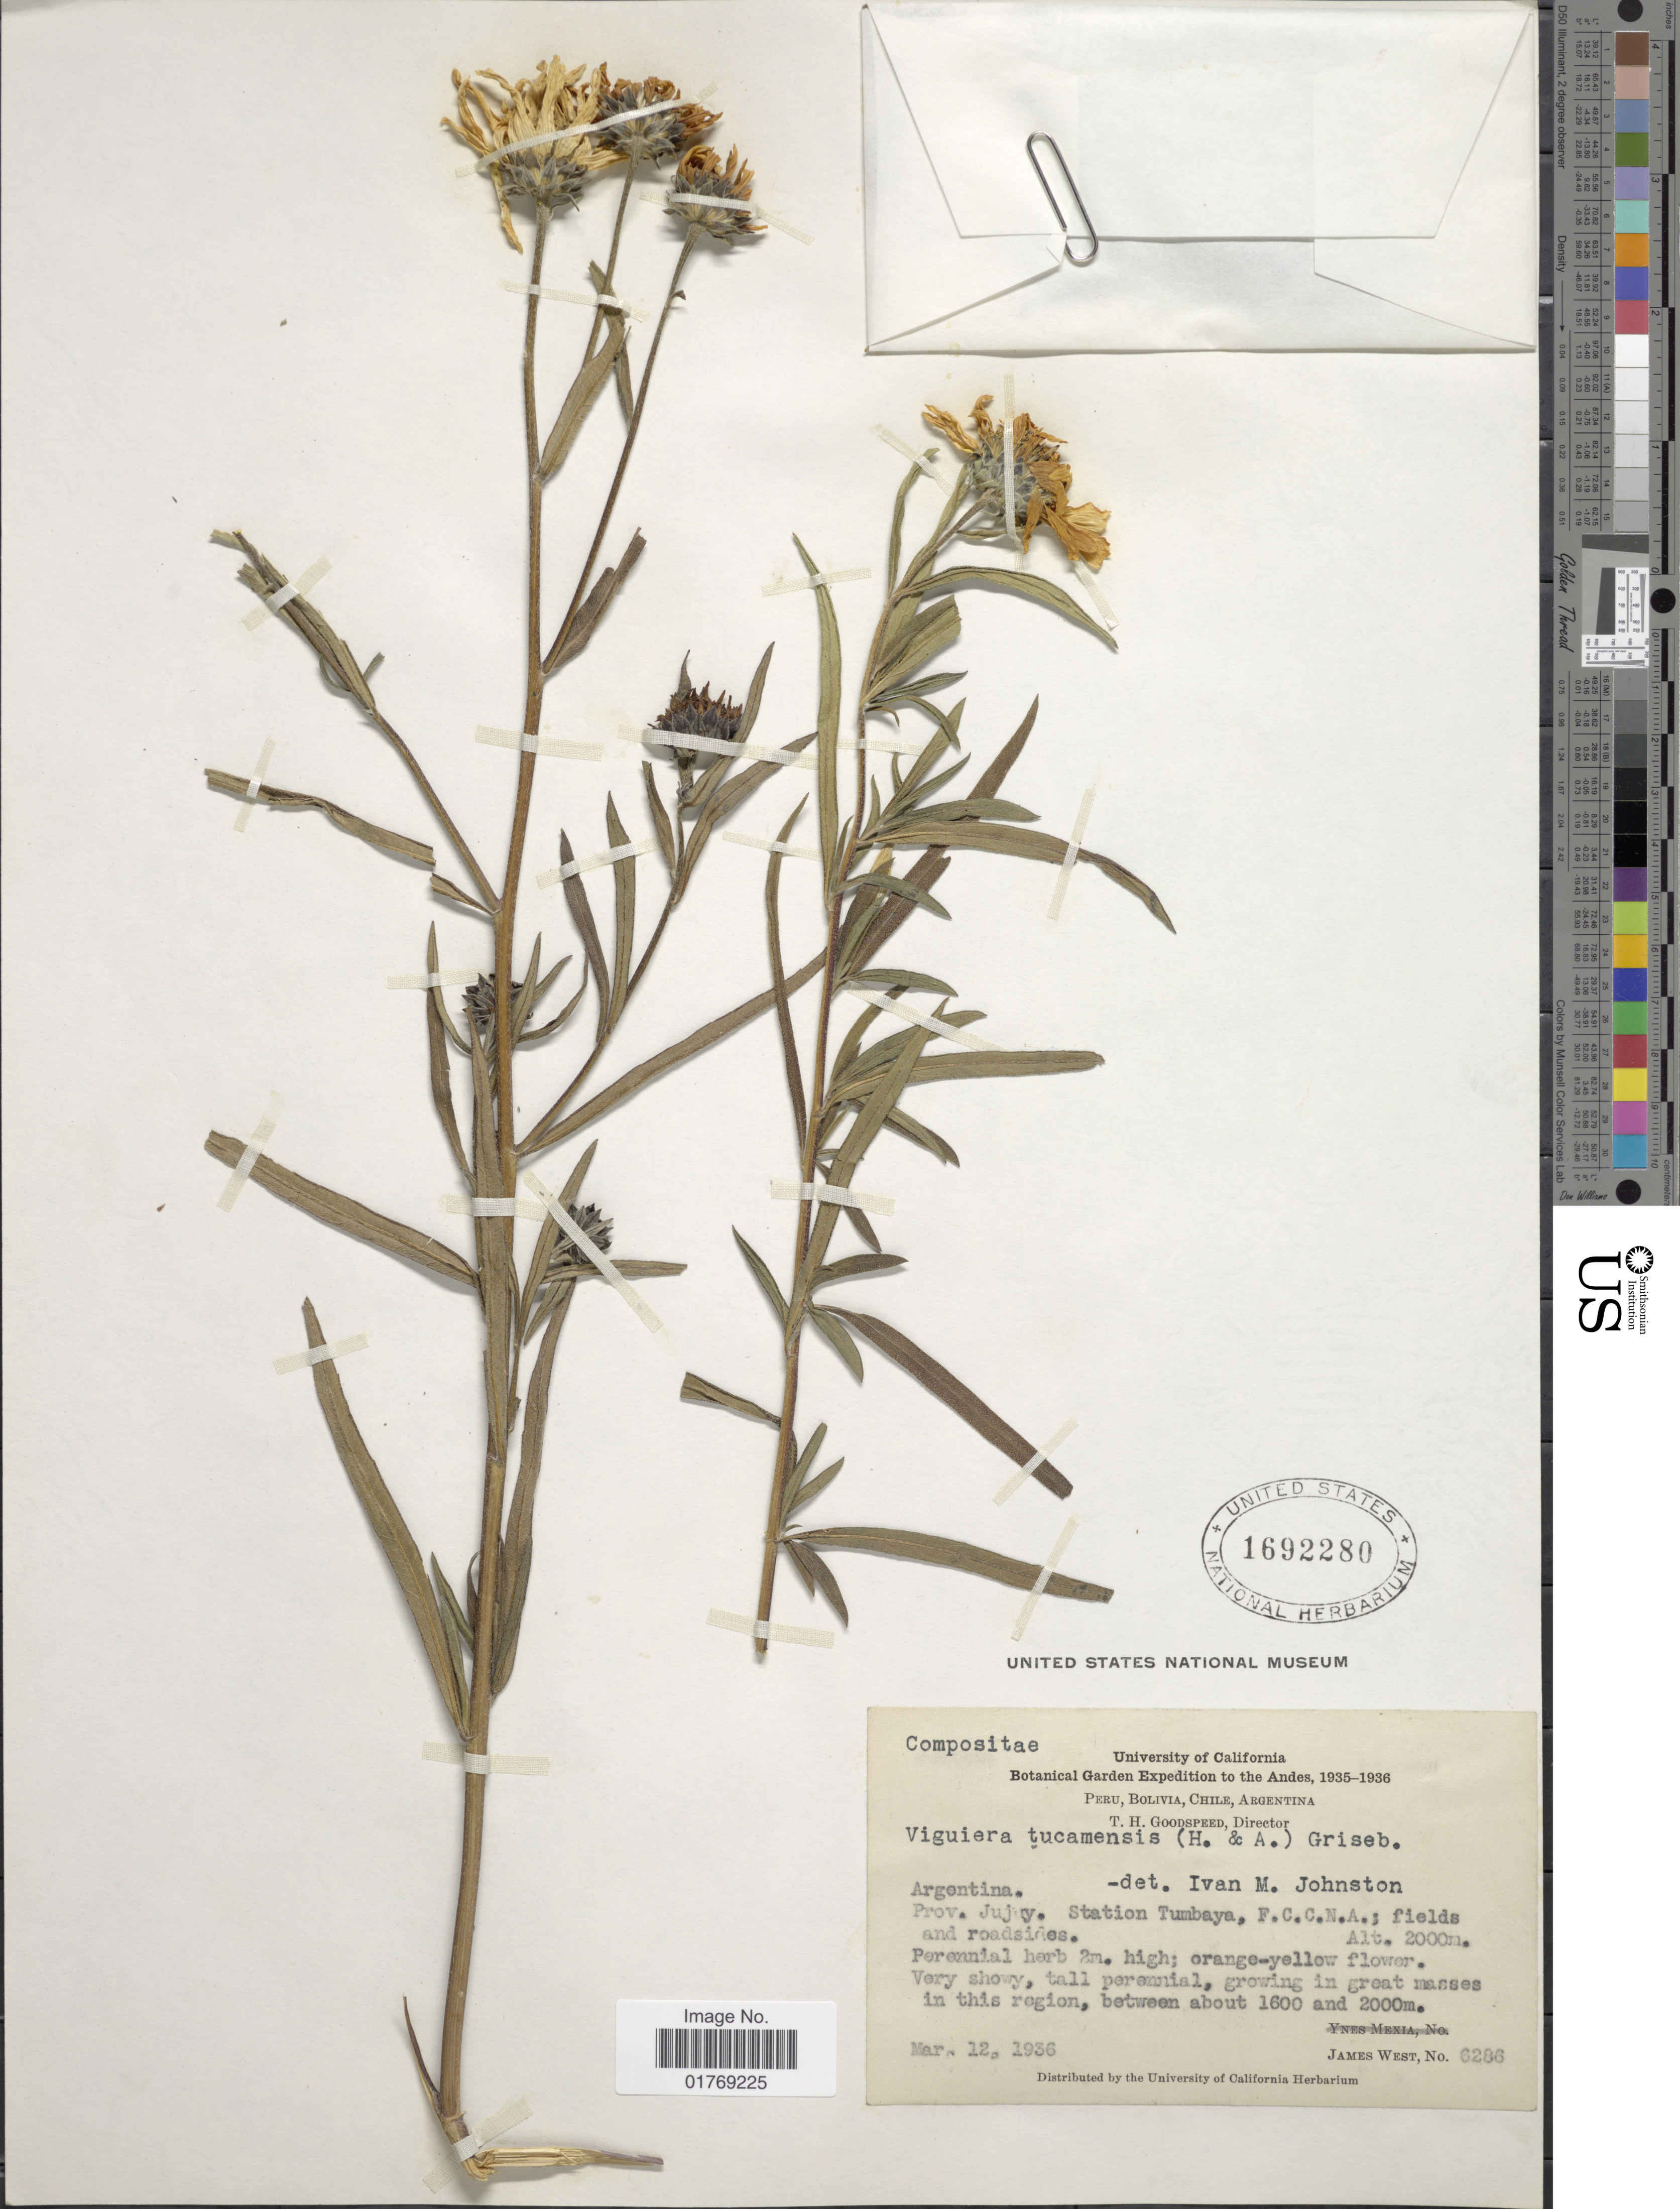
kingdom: Plantae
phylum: Tracheophyta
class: Magnoliopsida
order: Asterales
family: Asteraceae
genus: Viguiera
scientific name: Viguiera tucumanensis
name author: (Hook. & Arn.) Griseb.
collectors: J. West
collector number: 6286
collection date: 1936-03-12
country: Argentina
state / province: Jujuy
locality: Argentina. Prov. Jujuy. Station Tumbaya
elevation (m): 2000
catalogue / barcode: US 1692280